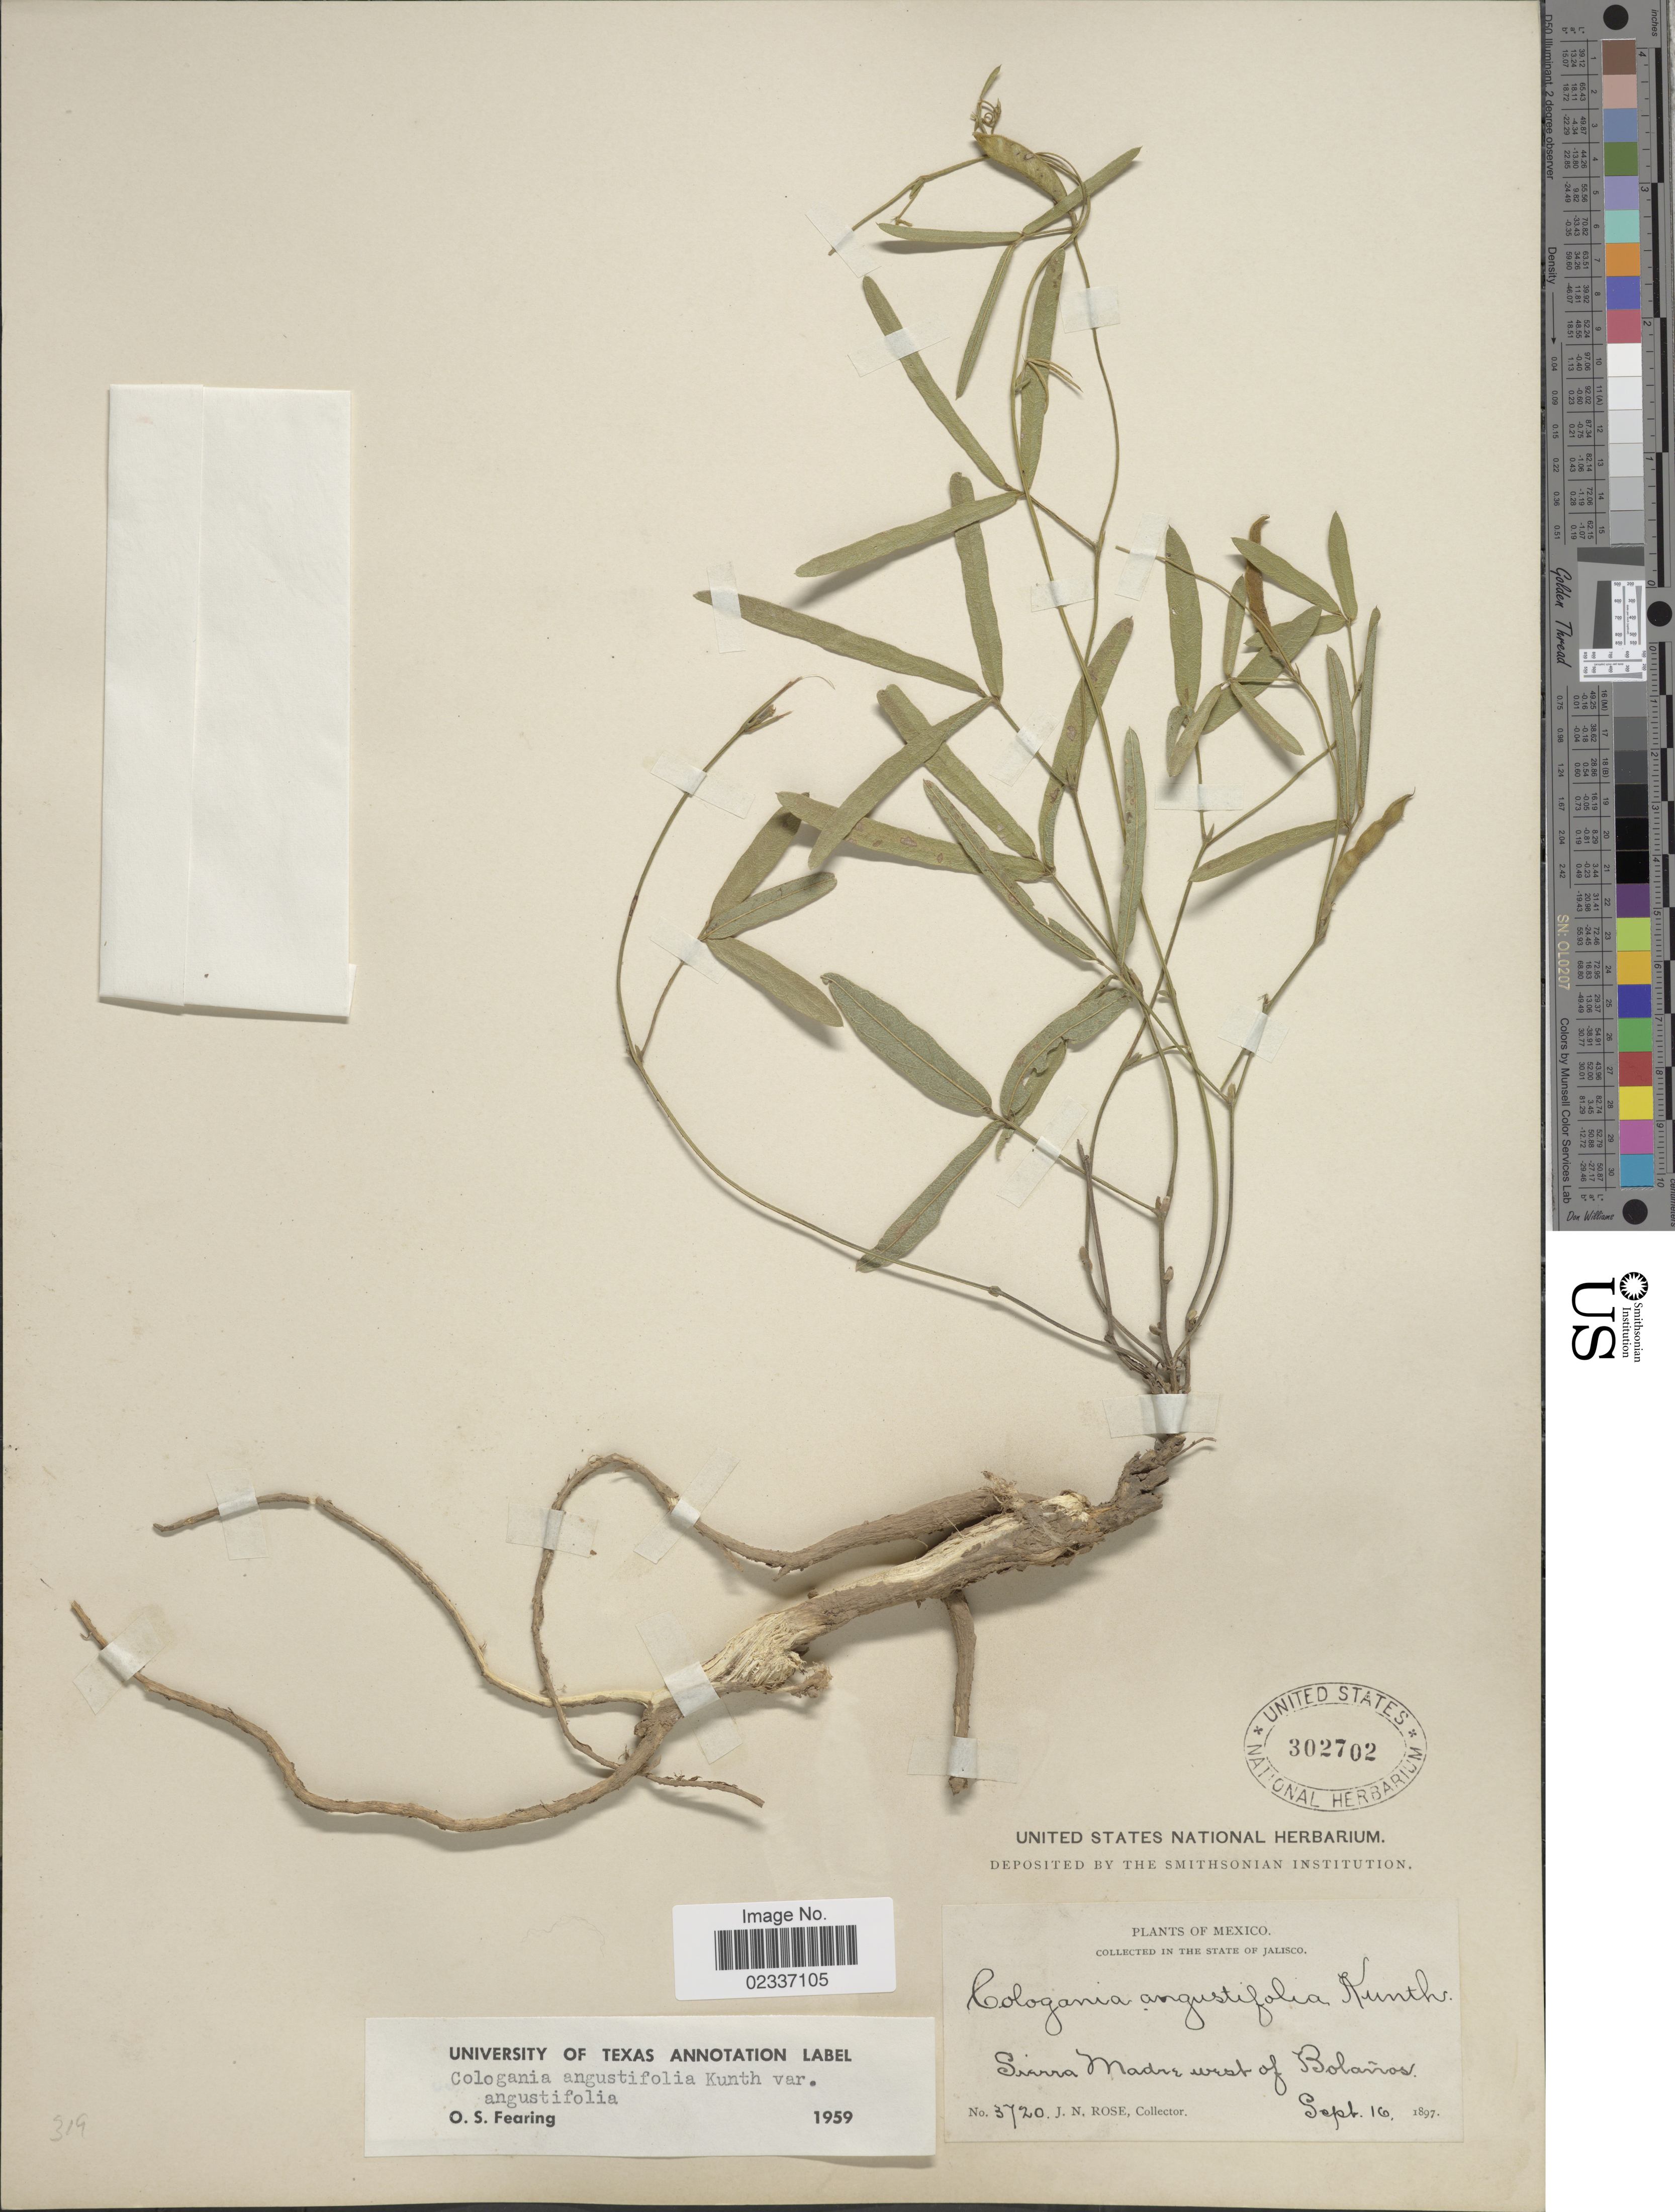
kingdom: Plantae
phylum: Tracheophyta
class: Magnoliopsida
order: Fabales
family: Fabaceae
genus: Cologania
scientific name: Cologania angustifolia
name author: Kunth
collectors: J. N. Rose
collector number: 3720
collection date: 1897-09-16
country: Mexico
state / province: Jalisco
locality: Sierra Madre west of Bolaños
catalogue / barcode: US 302702